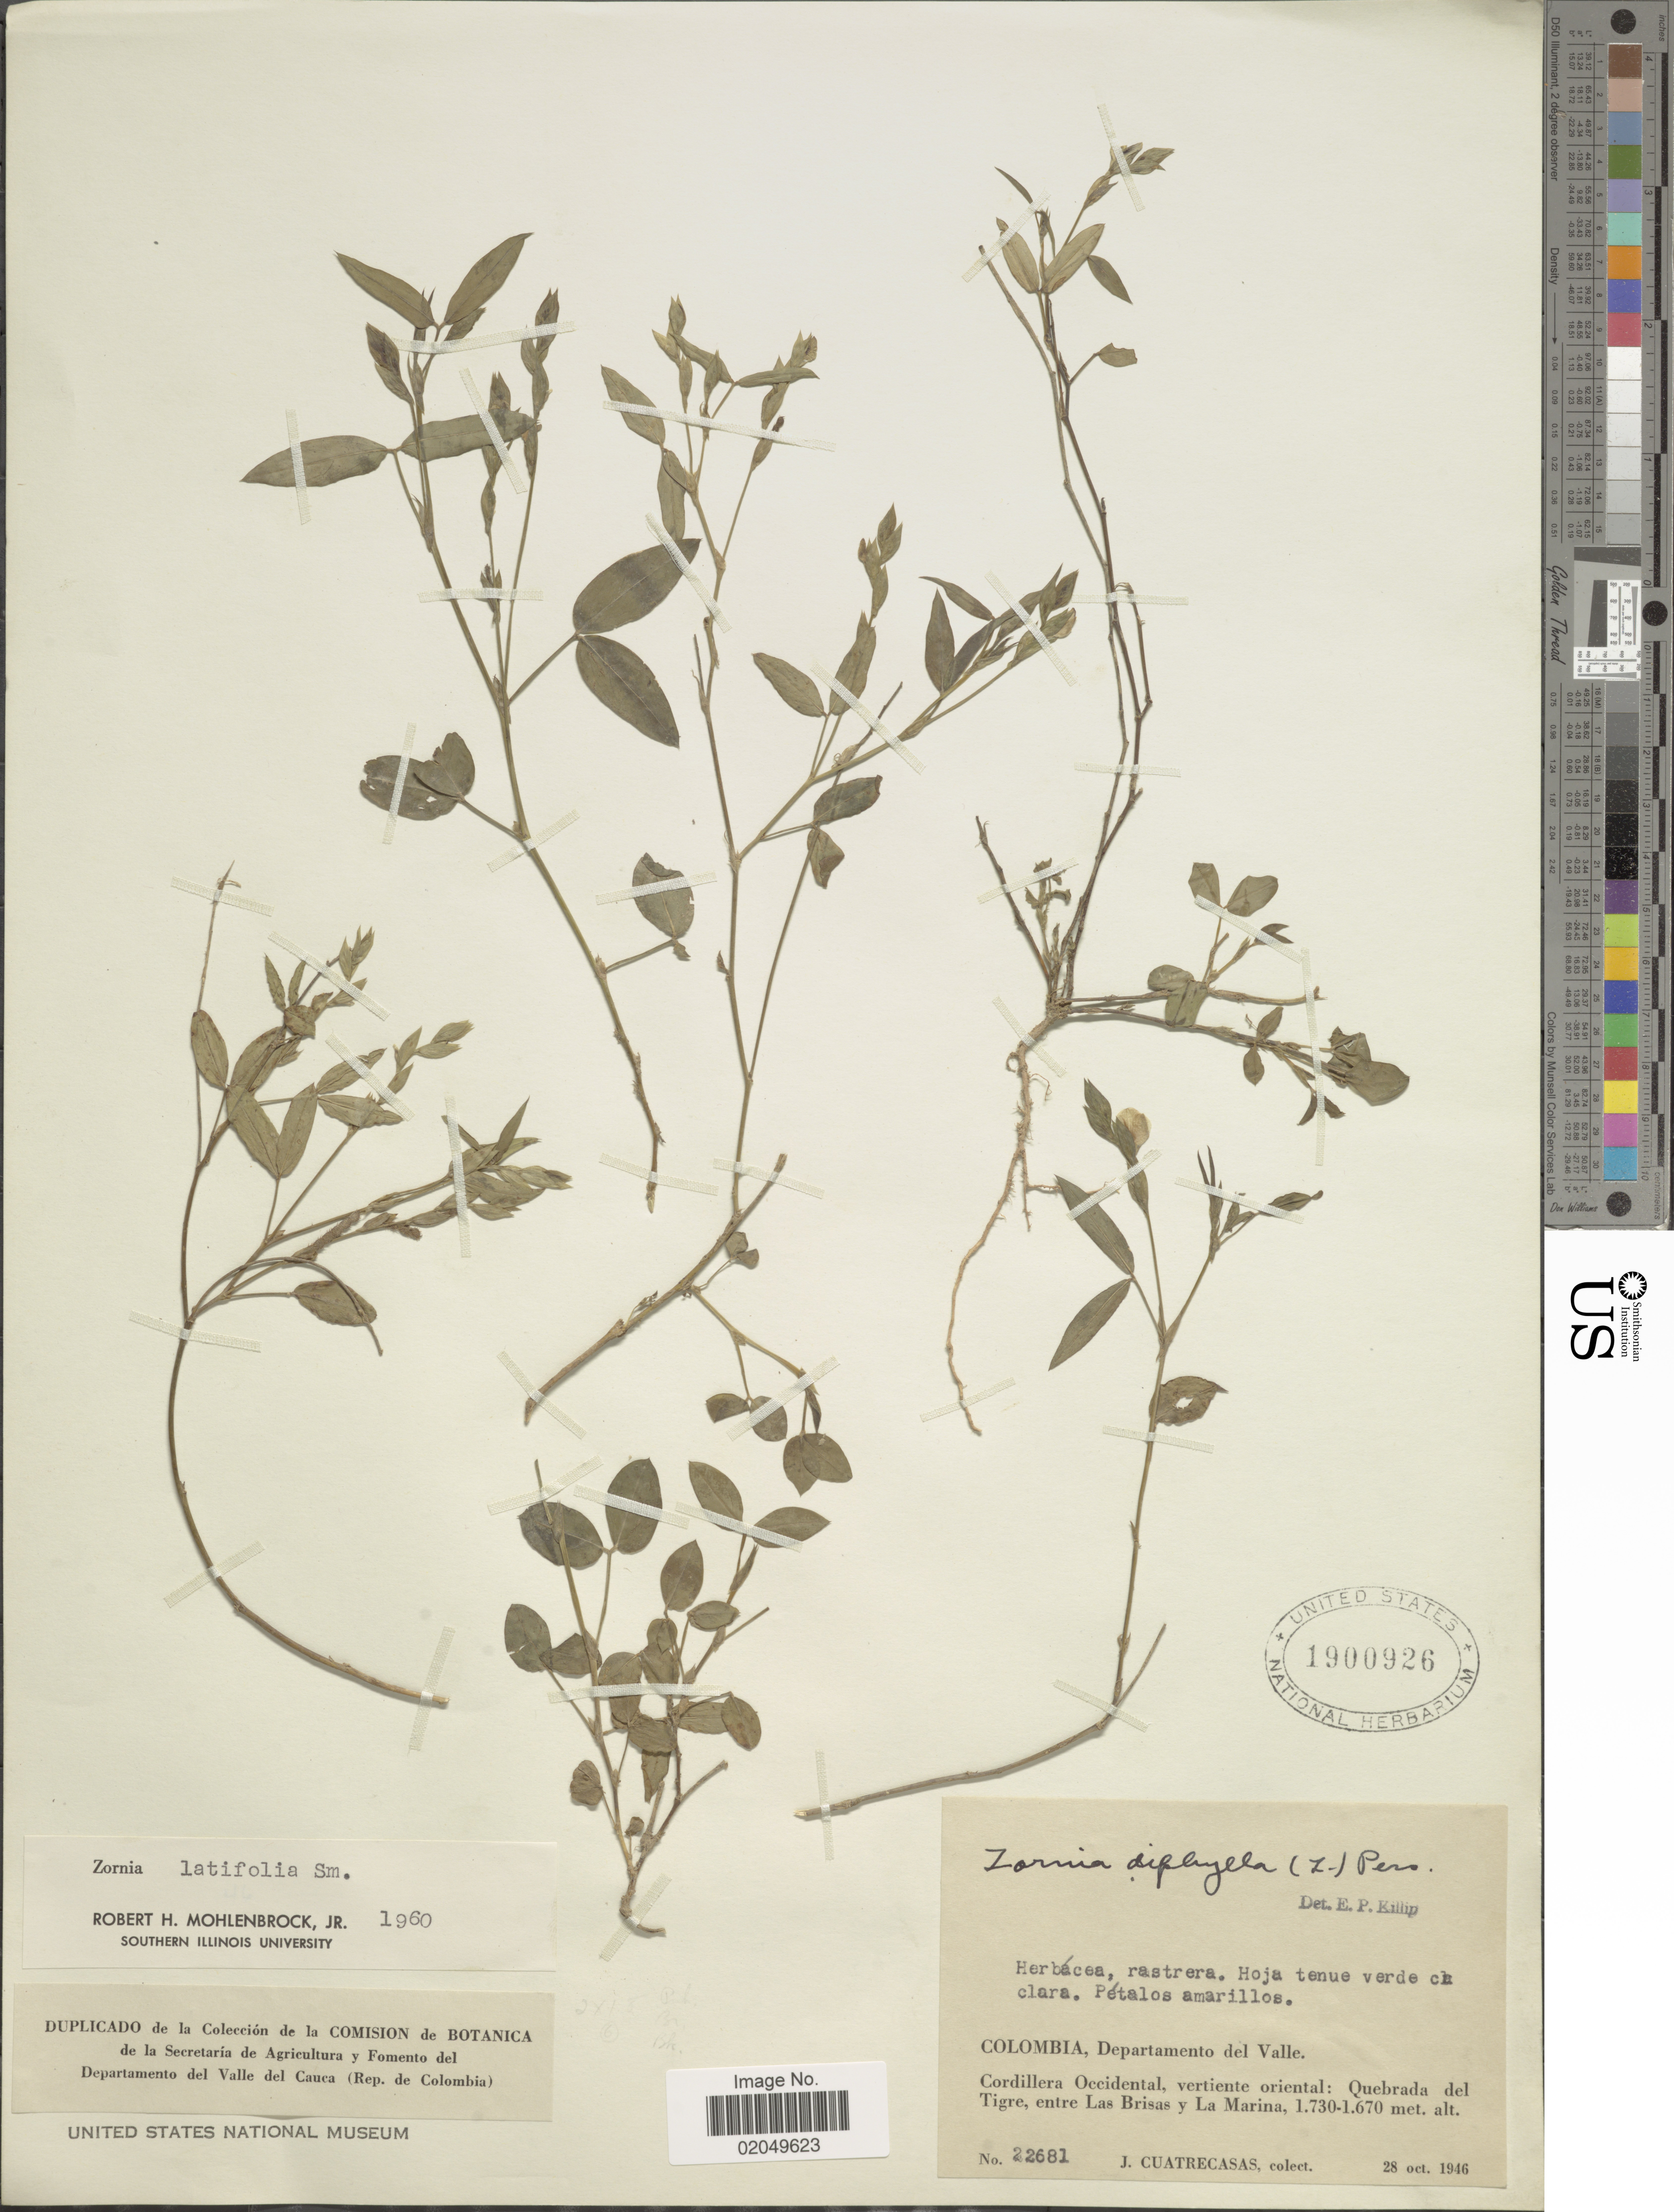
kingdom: Plantae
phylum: Tracheophyta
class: Magnoliopsida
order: Fabales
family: Fabaceae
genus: Zornia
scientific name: Zornia latifolia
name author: Sm.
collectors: J. Cuatrecasas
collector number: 22681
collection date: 1946-10-28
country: Colombia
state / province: Valle del Cauca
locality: Departamento del Valle. Cordillera Occidental, vertiente oriental: Quebrada del Tigre, entre Las Brisas y La Marina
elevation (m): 1670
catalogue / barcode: US 1900926